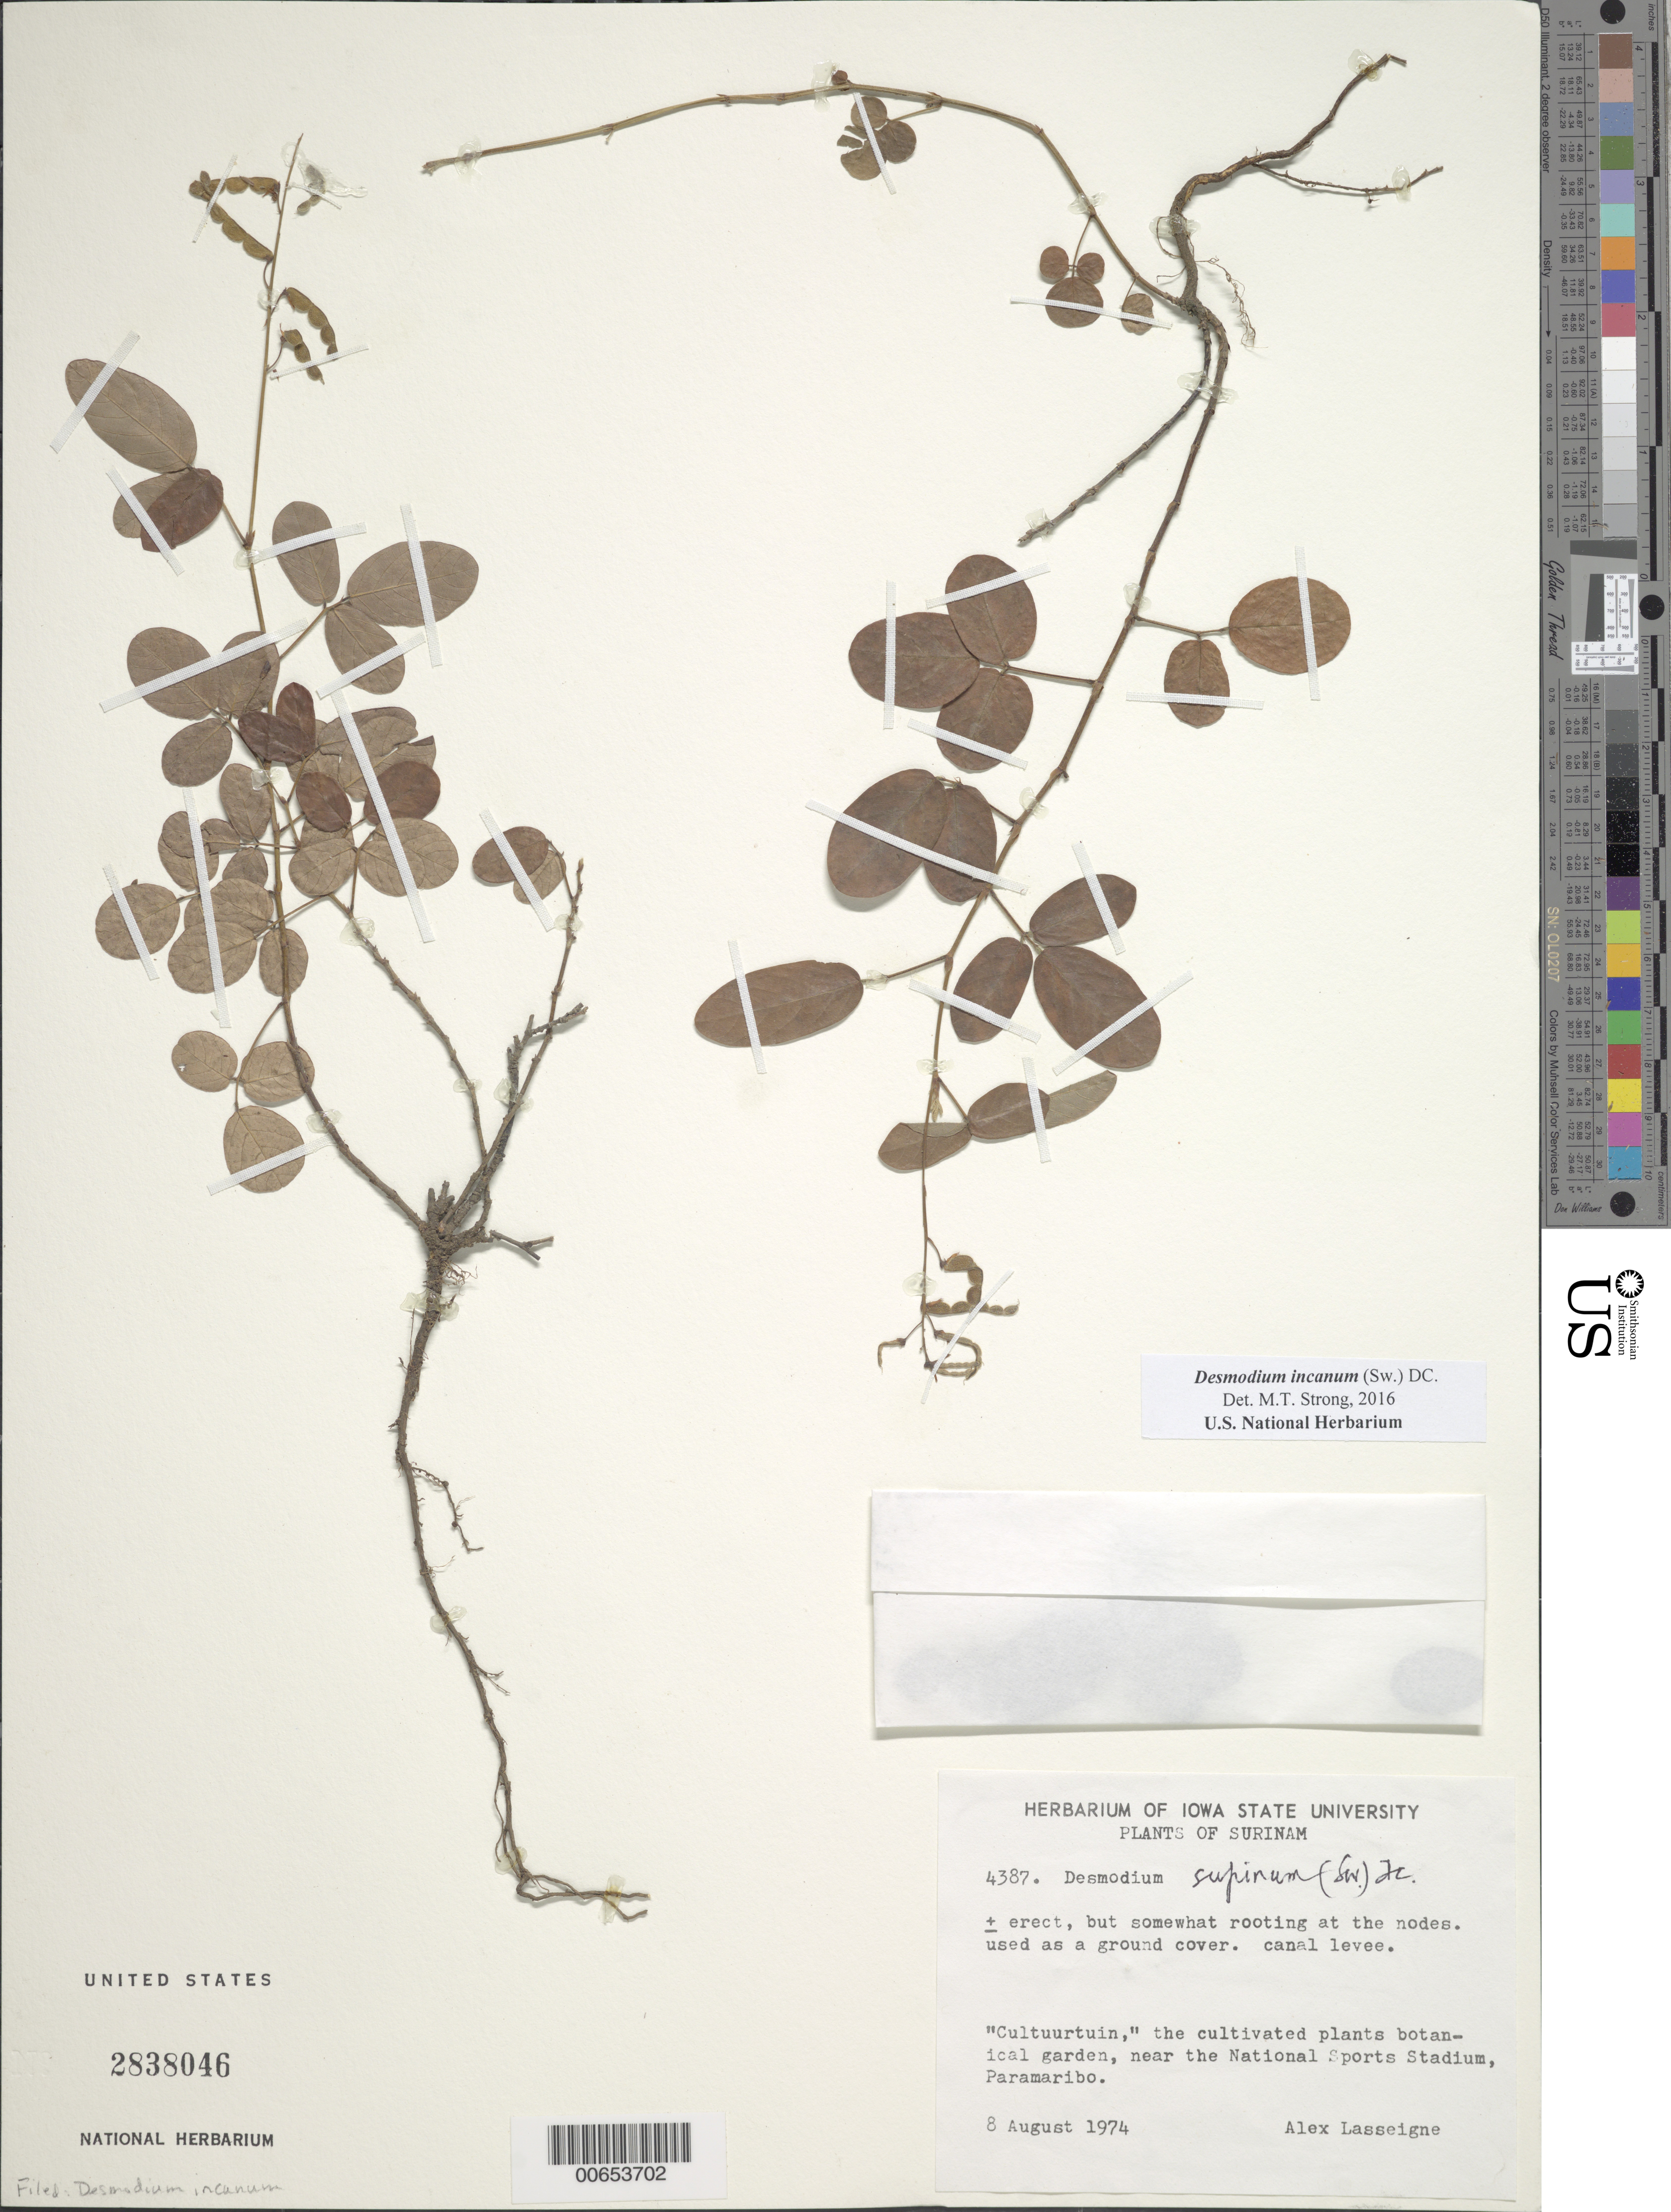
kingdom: Plantae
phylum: Tracheophyta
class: Magnoliopsida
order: Fabales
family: Fabaceae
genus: Desmodium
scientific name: Desmodium incanum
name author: (Sw.) DC.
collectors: A. Lasseigne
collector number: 4387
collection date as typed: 8-Aug-74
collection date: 1974-08-08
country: Suriname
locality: Paramaribo, botanic garden near National Sports Stadium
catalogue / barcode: US 2838046